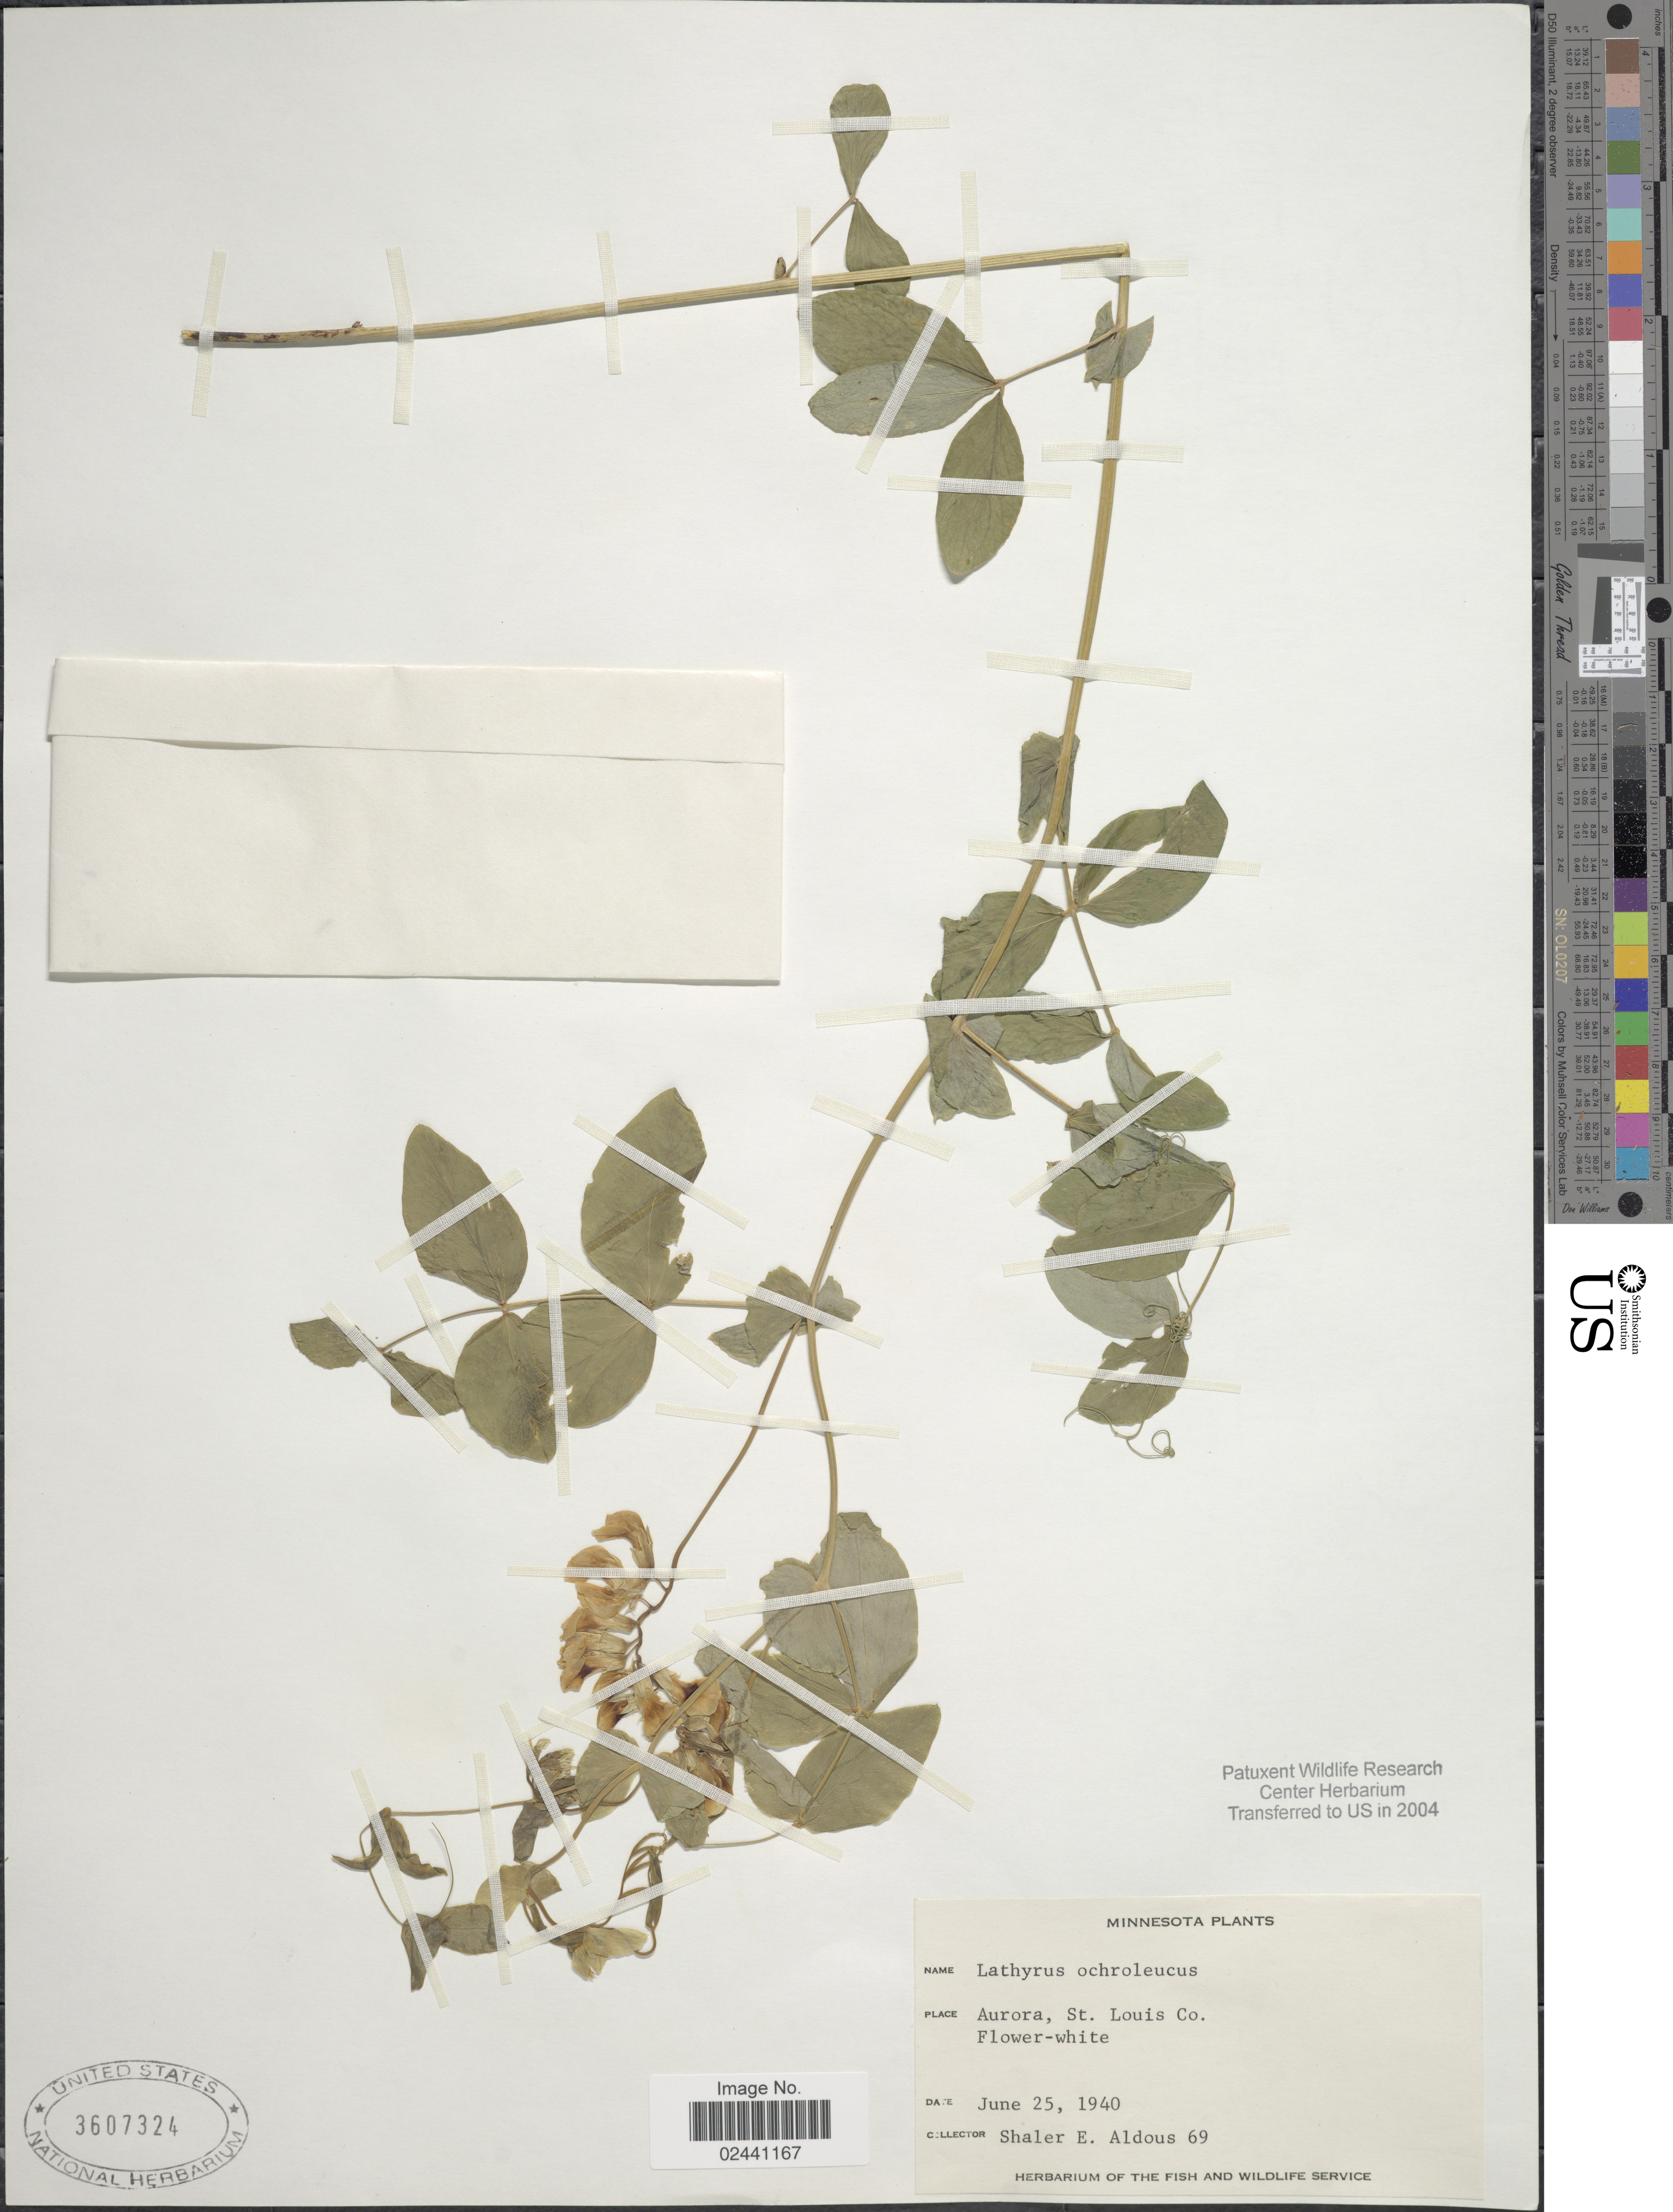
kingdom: Plantae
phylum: Tracheophyta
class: Magnoliopsida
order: Fabales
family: Fabaceae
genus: Lathyrus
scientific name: Lathyrus ochroleucus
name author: Hook.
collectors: S. Aldous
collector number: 69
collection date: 1940-06-25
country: United States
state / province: Minnesota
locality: Aurora, St. Louis Co.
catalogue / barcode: US 3607324